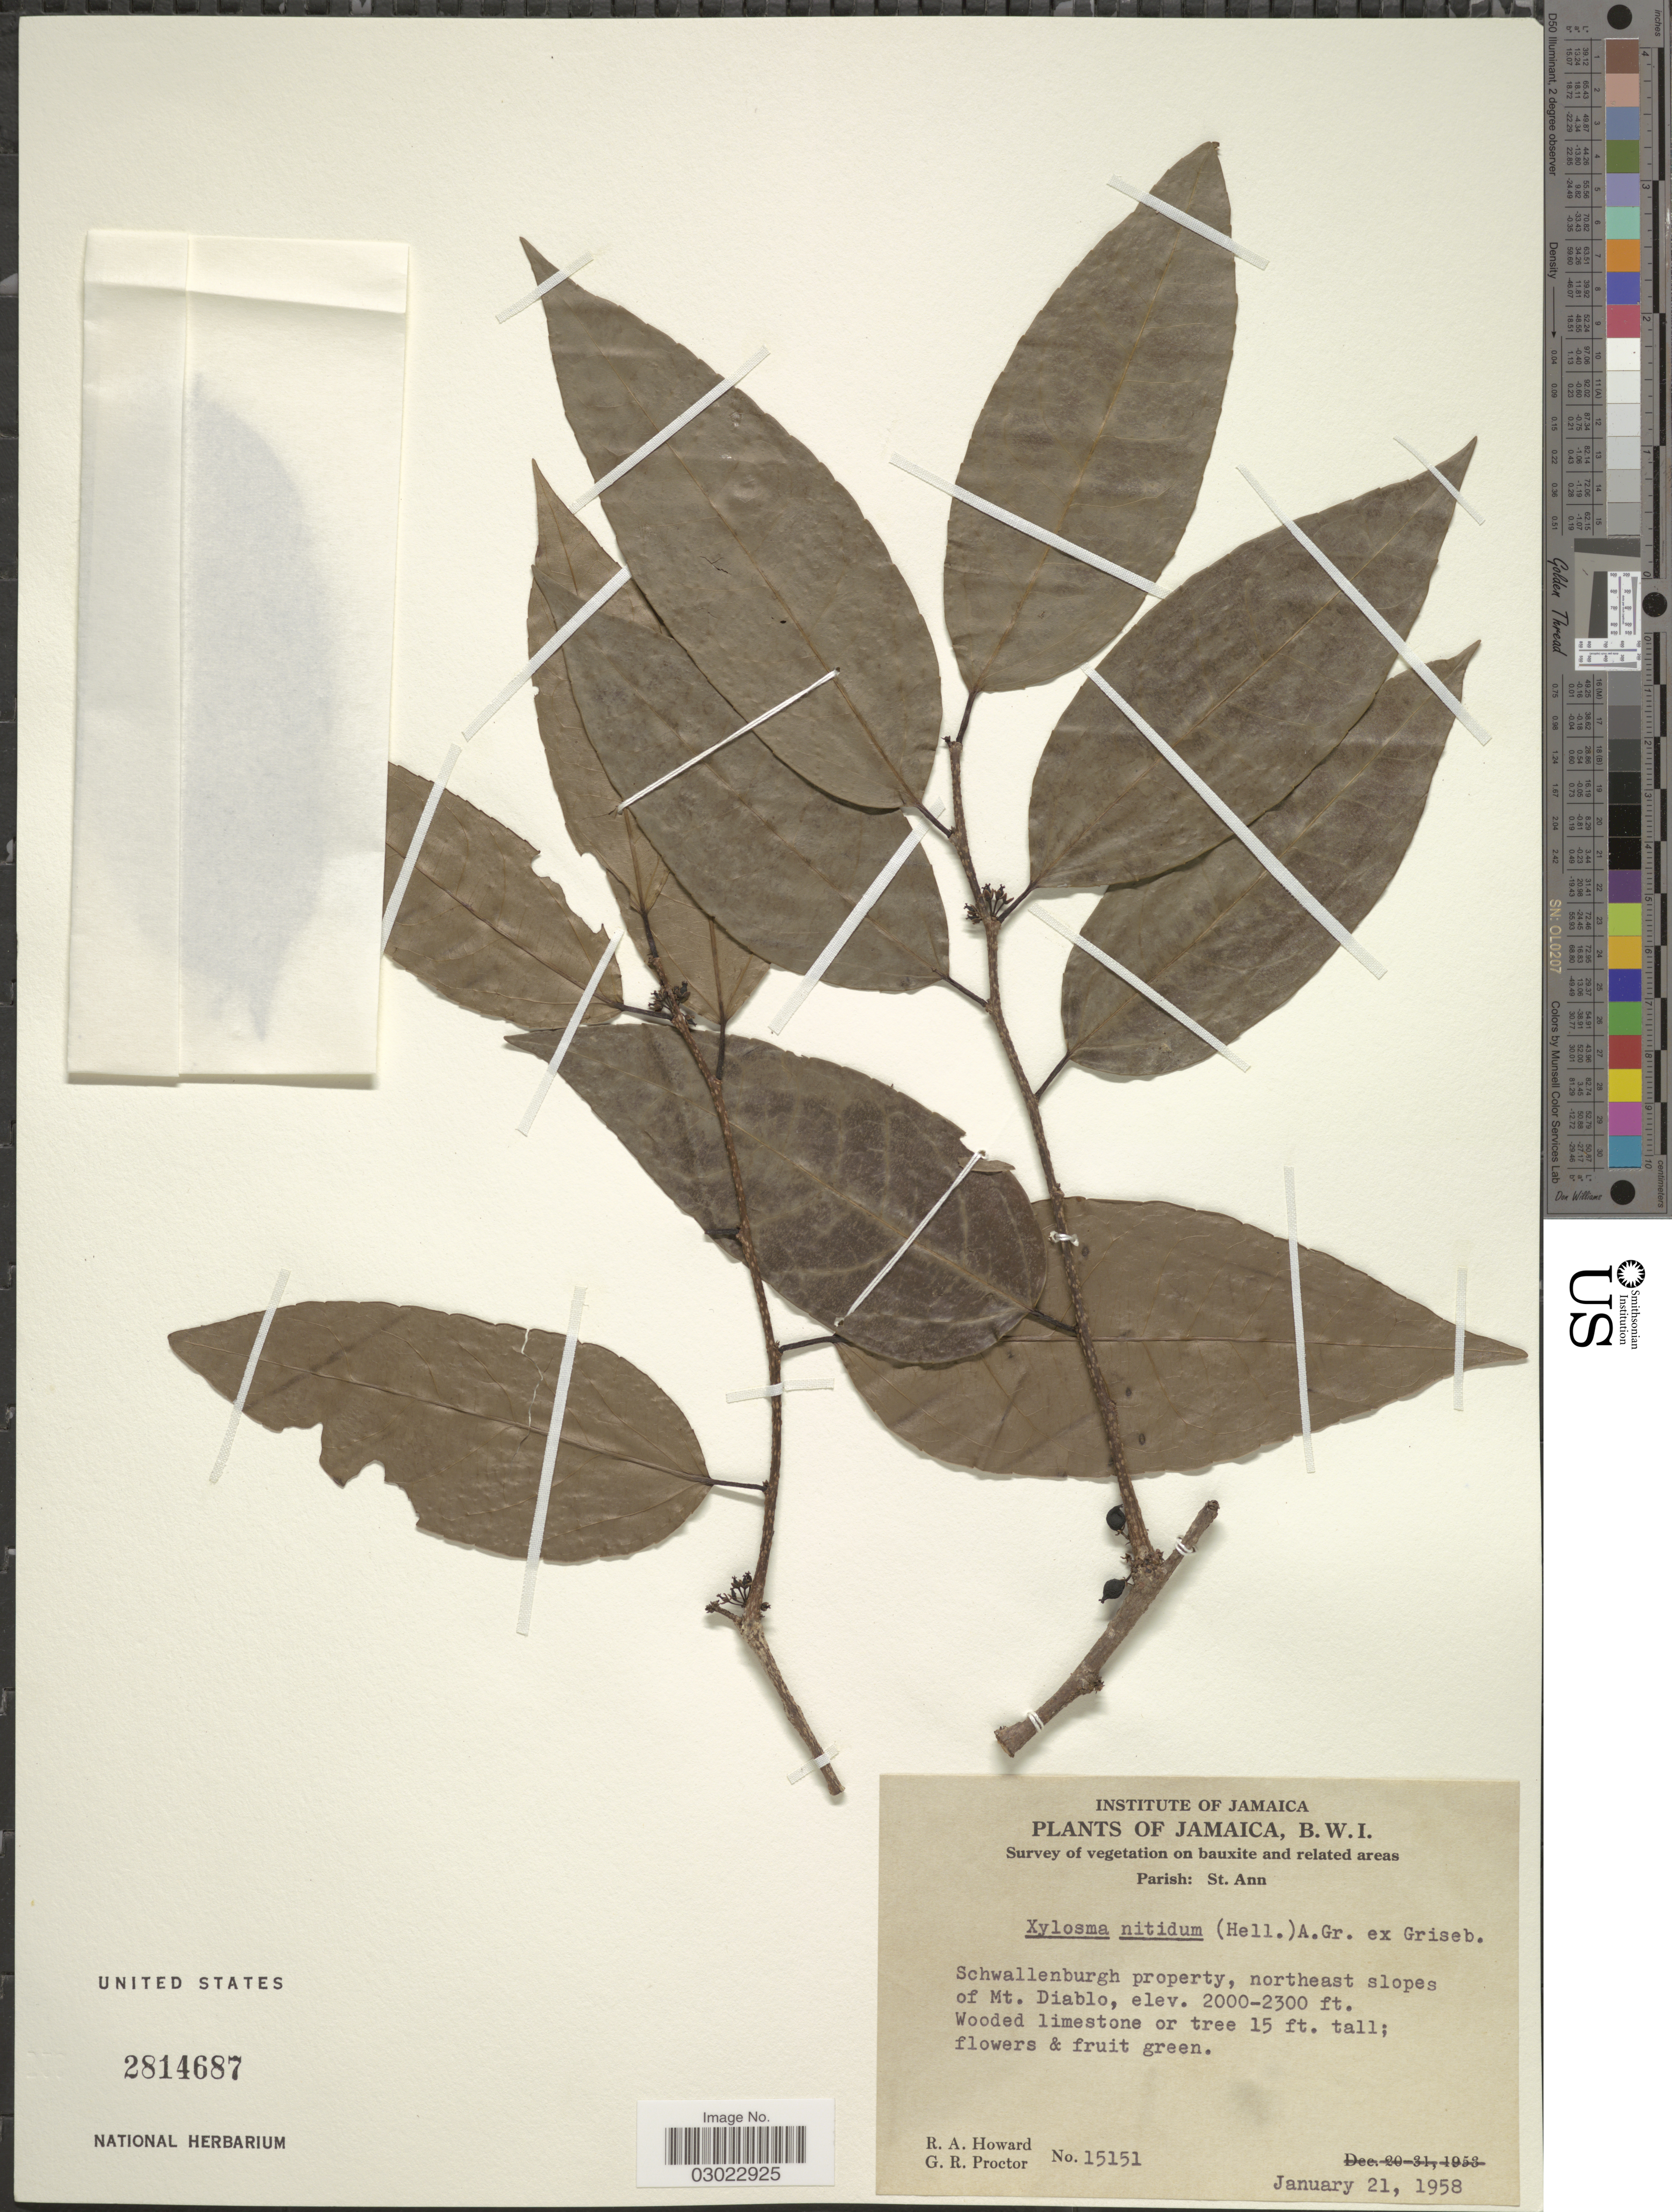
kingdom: Plantae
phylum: Tracheophyta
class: Magnoliopsida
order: Malpighiales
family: Salicaceae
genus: Xylosma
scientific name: Xylosma nitida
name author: (Hell.) A. Gray ex Griseb.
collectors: R. A. Howard & G. Proctor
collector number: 15151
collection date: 1958-01-21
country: Jamaica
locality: B. W. I. Parish: St. Ann. Schwallenburgh property, northeast slopes of Mt. Diablo.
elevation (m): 610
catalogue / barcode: US 2814687